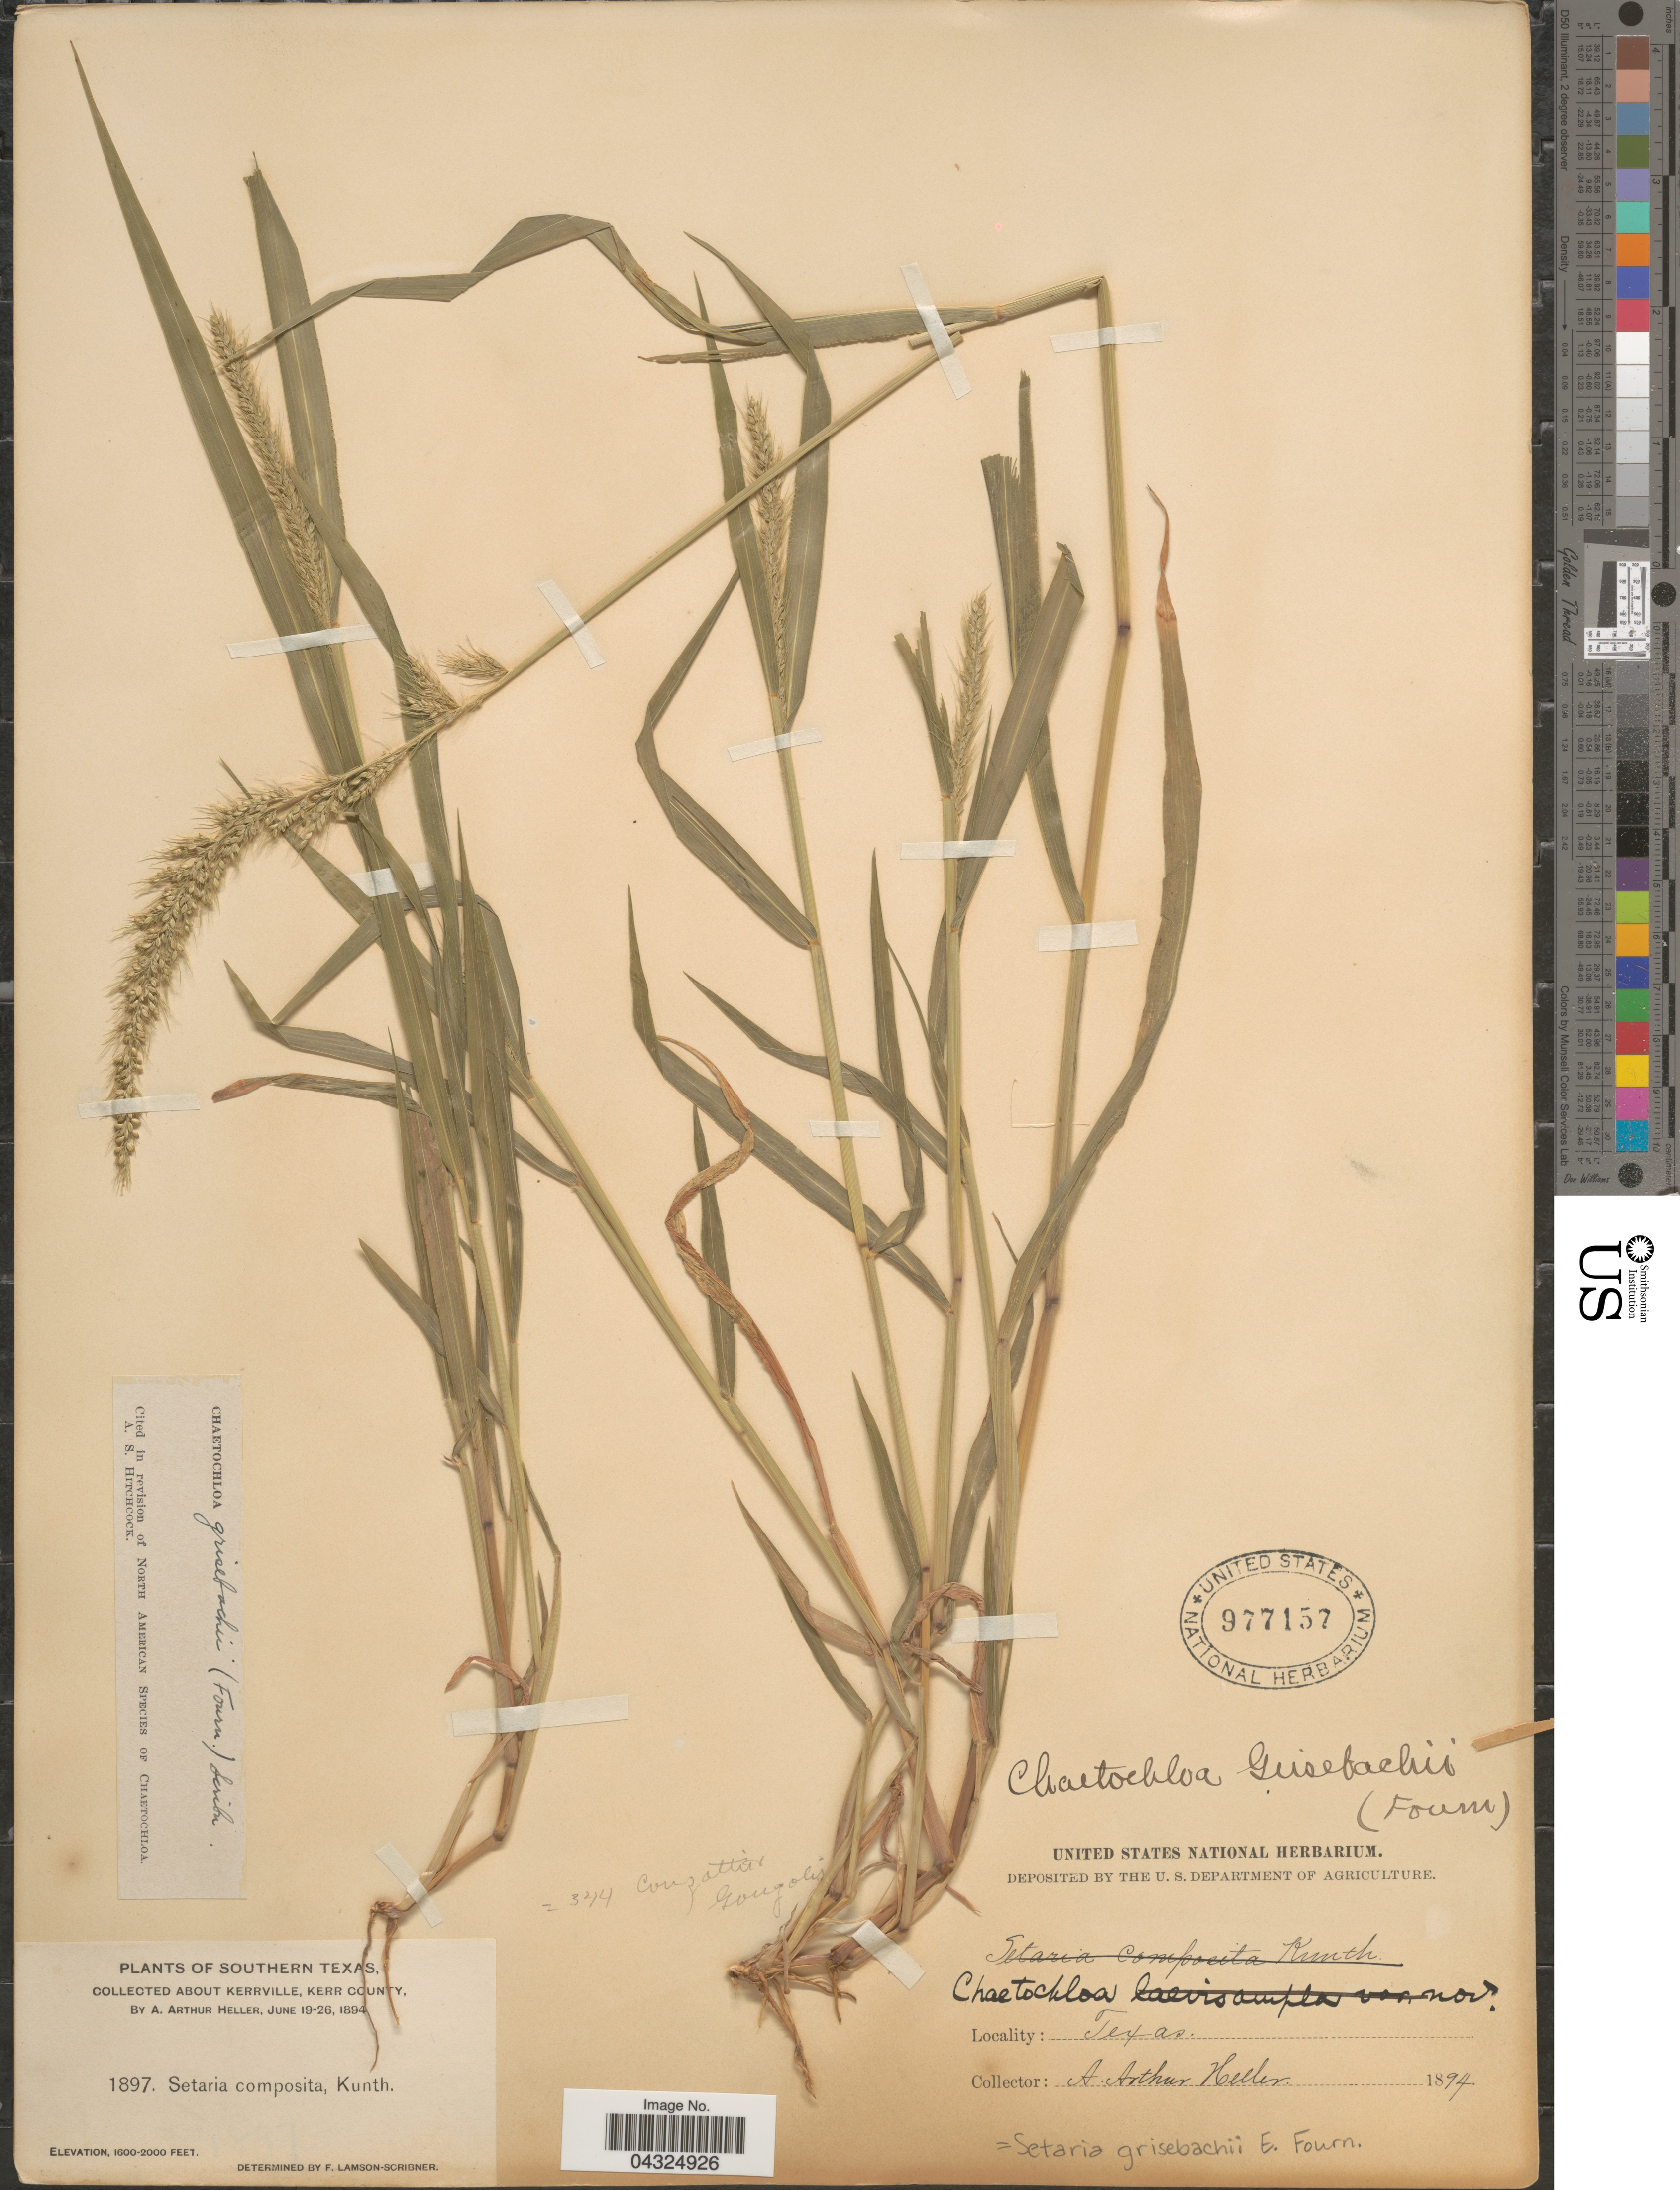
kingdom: Plantae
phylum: Tracheophyta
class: Liliopsida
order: Poales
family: Poaceae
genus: Setaria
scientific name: Setaria grisebachii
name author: E. Fourn.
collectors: A. A. Heller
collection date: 1894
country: United States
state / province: Texas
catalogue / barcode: US 977157